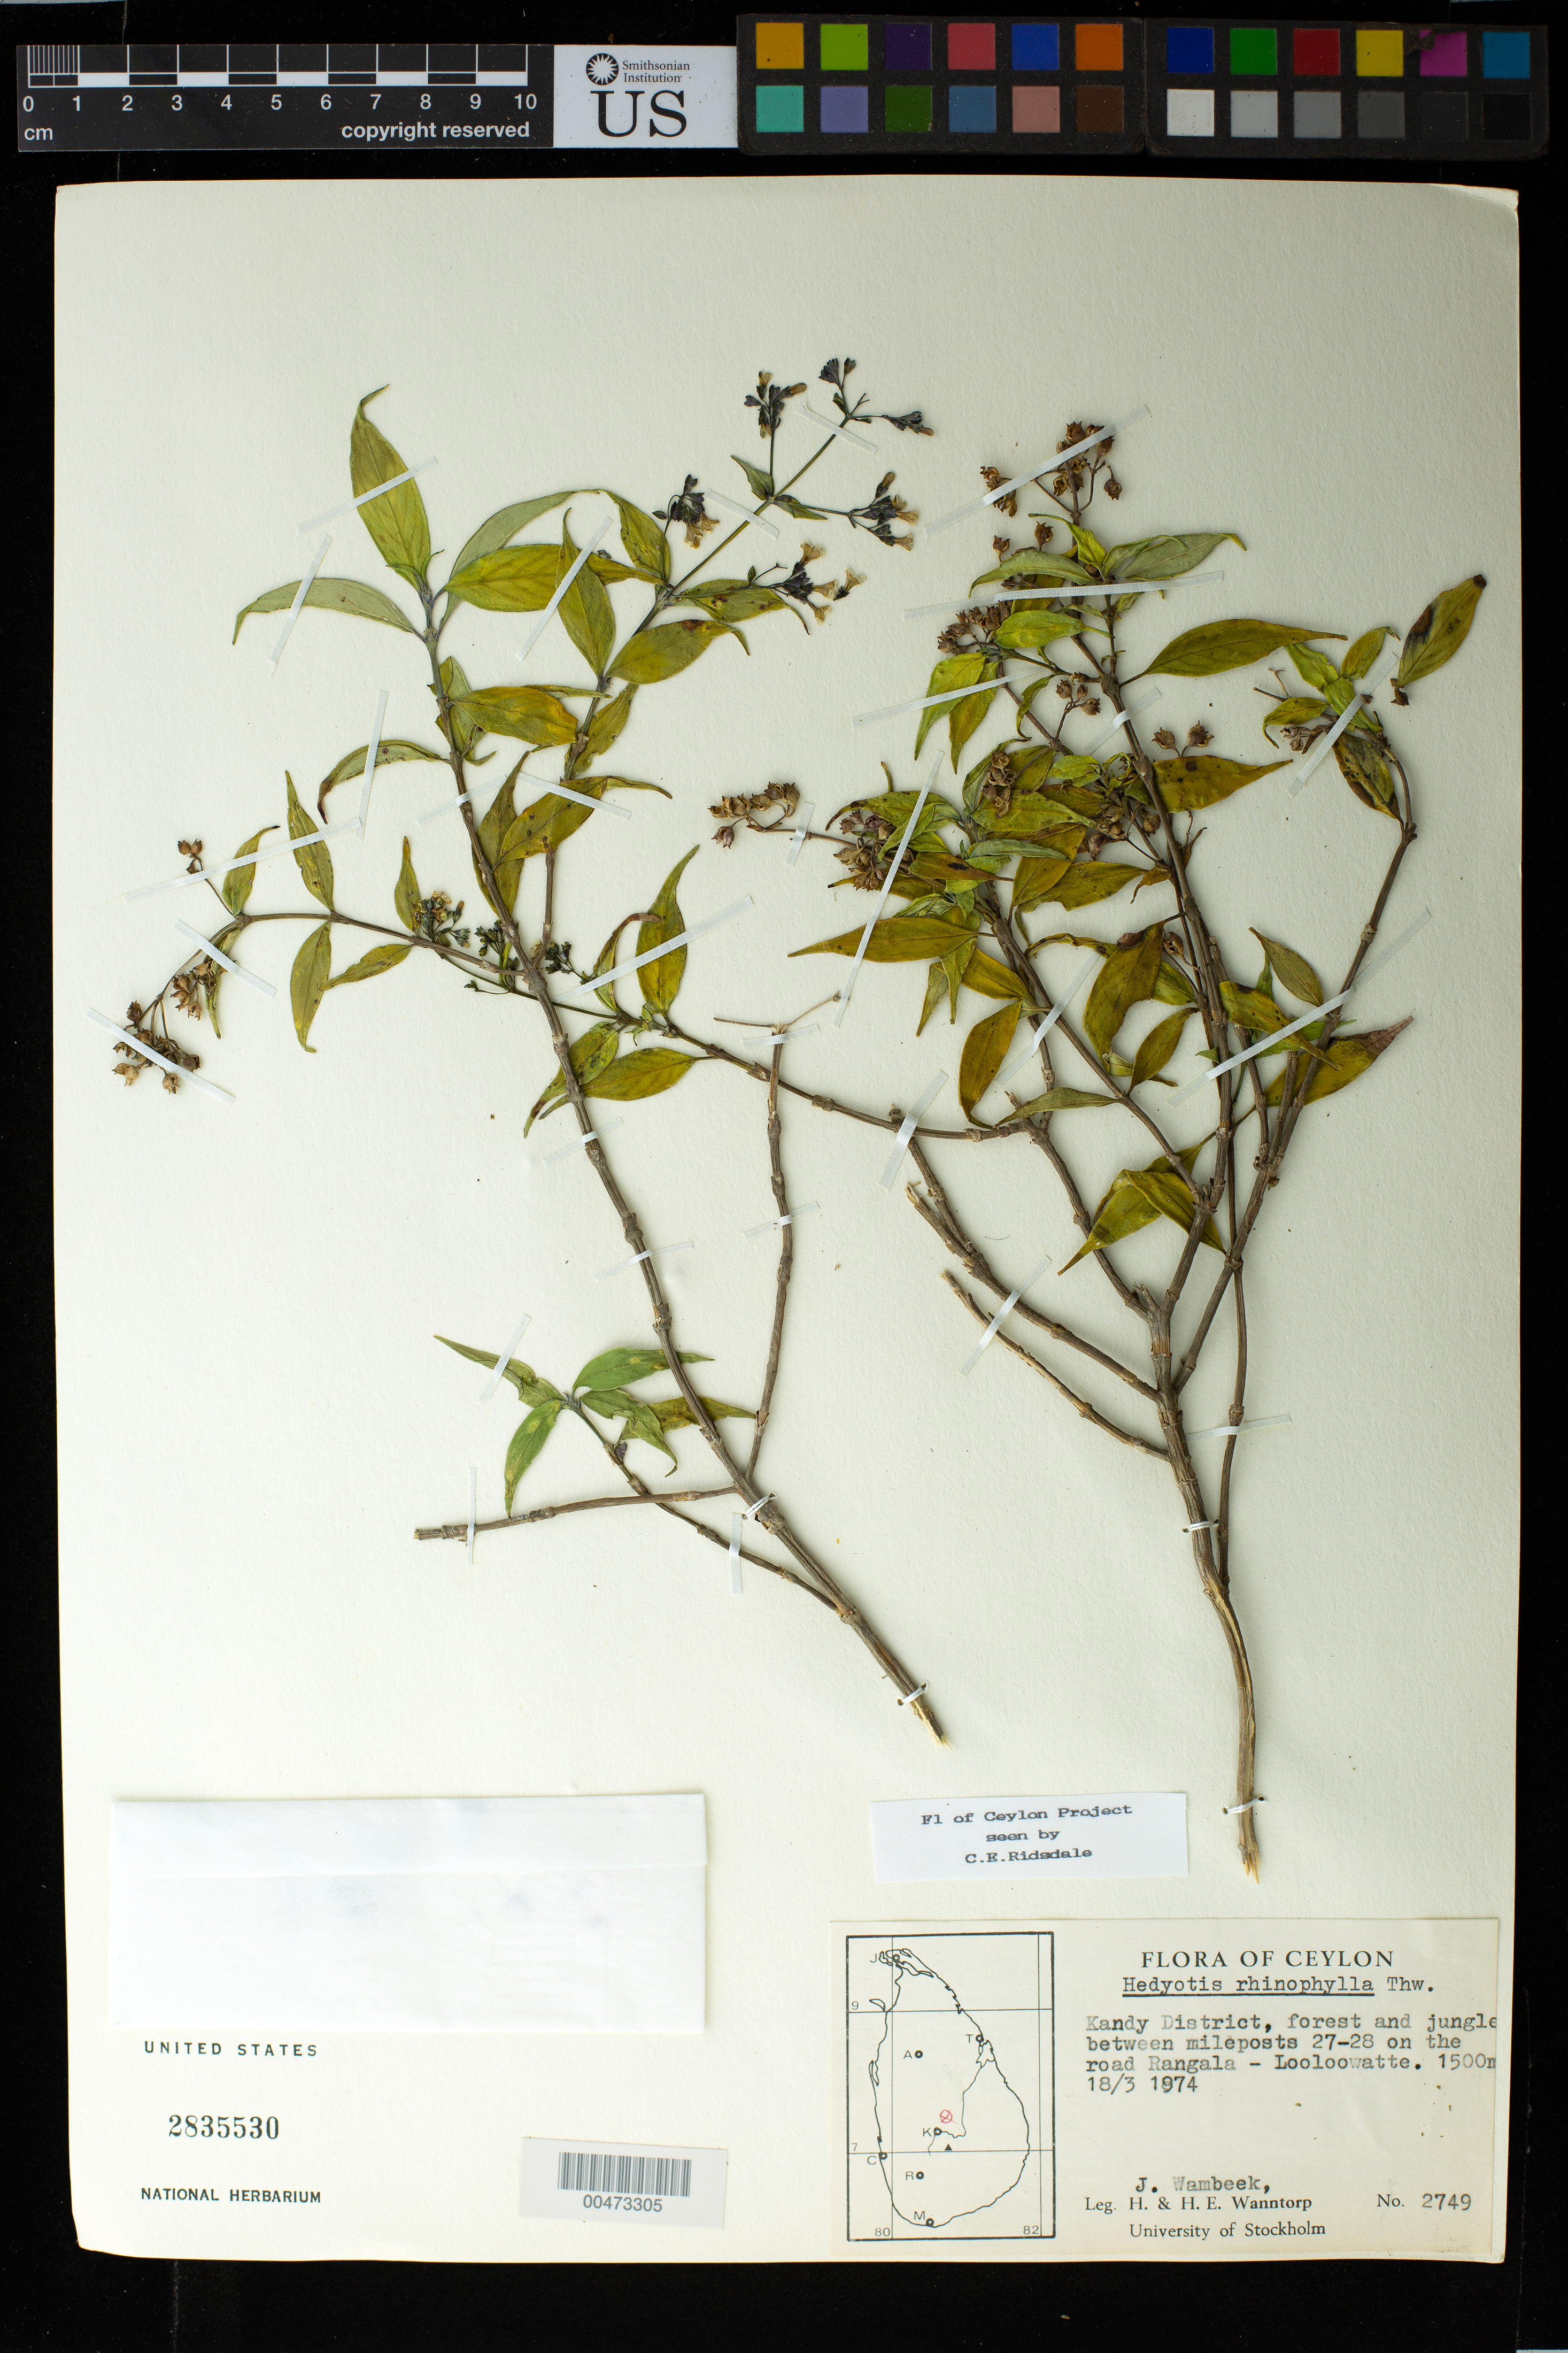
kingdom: Plantae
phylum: Tracheophyta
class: Magnoliopsida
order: Gentianales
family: Rubiaceae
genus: Hedyotis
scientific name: Hedyotis rhinophylla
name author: Thwaites ex Trimen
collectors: H. Wanntorp, H. Wanntorp & J. Wambeek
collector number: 2749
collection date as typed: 18 Mar 1974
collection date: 1974-03-18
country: Sri Lanka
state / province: Central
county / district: Kandy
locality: between milepost 27 - 28 on the rd Rangala-Looloowatte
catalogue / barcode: US 2835530